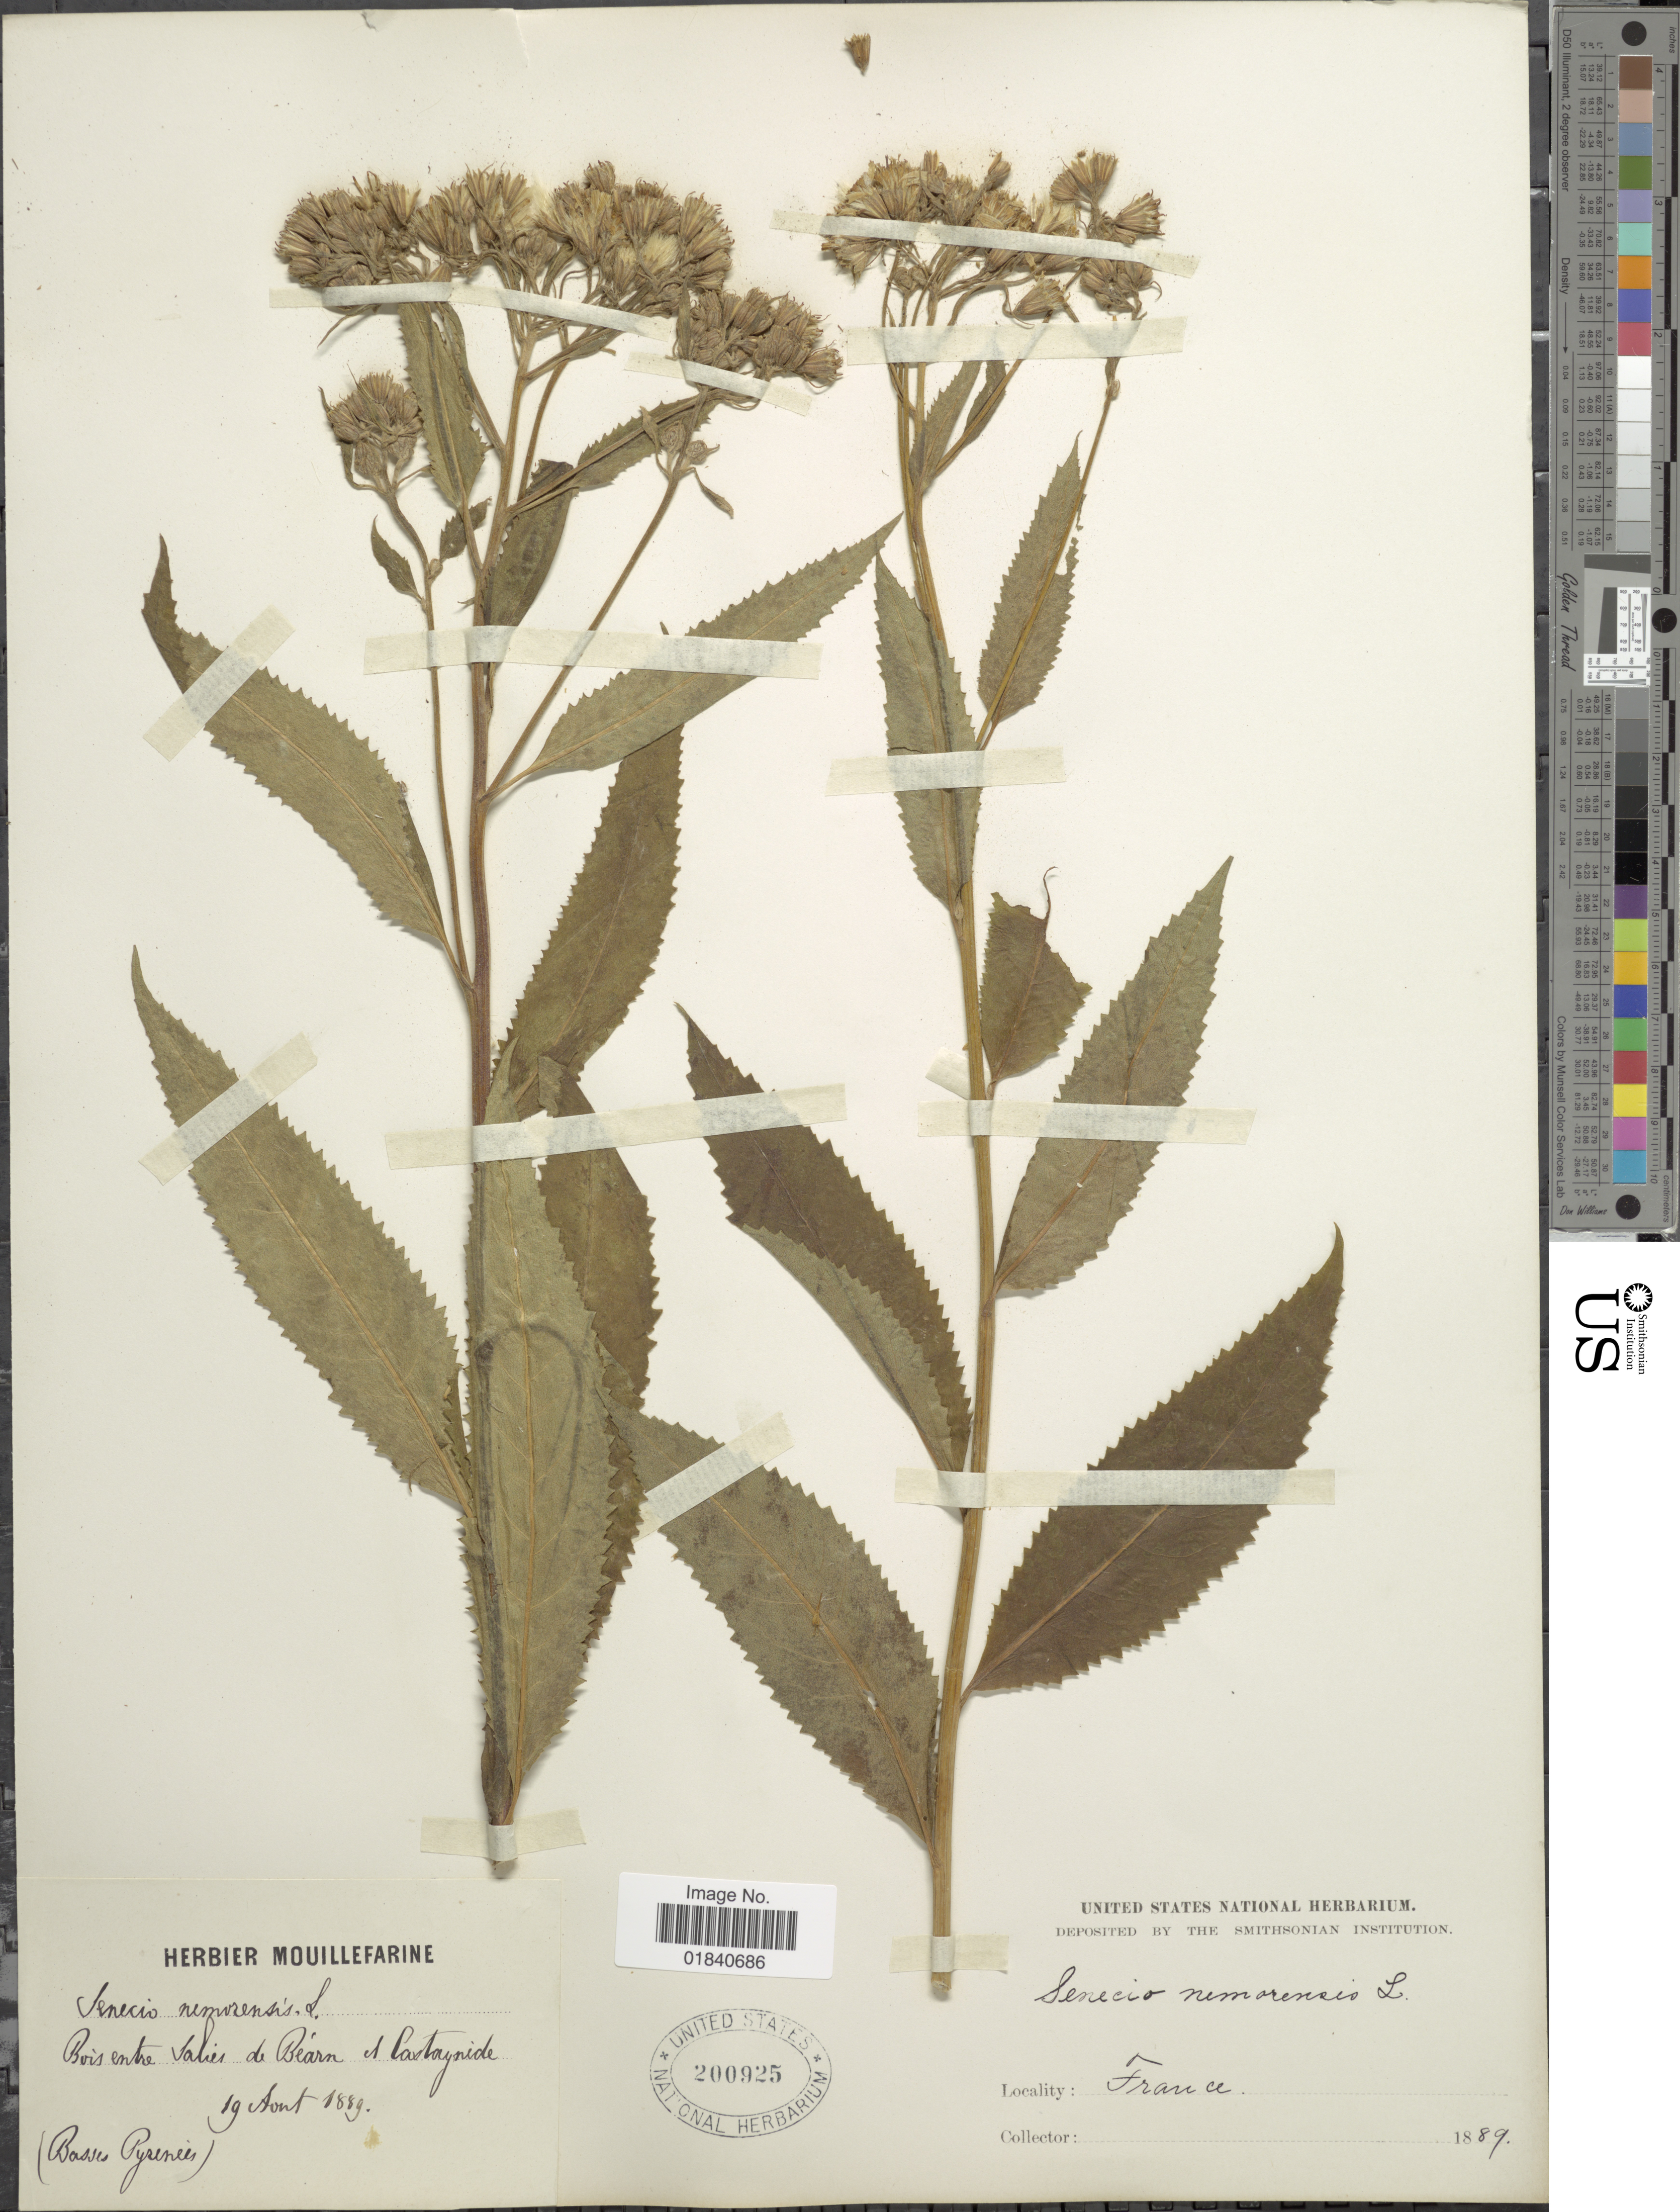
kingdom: Plantae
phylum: Tracheophyta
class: Magnoliopsida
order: Asterales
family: Asteraceae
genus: Senecio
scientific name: Senecio nemorensis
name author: L.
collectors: ex herb. Mouillefarine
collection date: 1889-08-19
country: France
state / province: Nouvelle-Aquitaine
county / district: Pyrénées-Atlantiques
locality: Bois entre Salies de Béarn et Castagnède (Basses Pyrénées) [woods between Salies-de-Béarn and Castagnède (Basses-Pyrénées)]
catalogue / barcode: US 200925